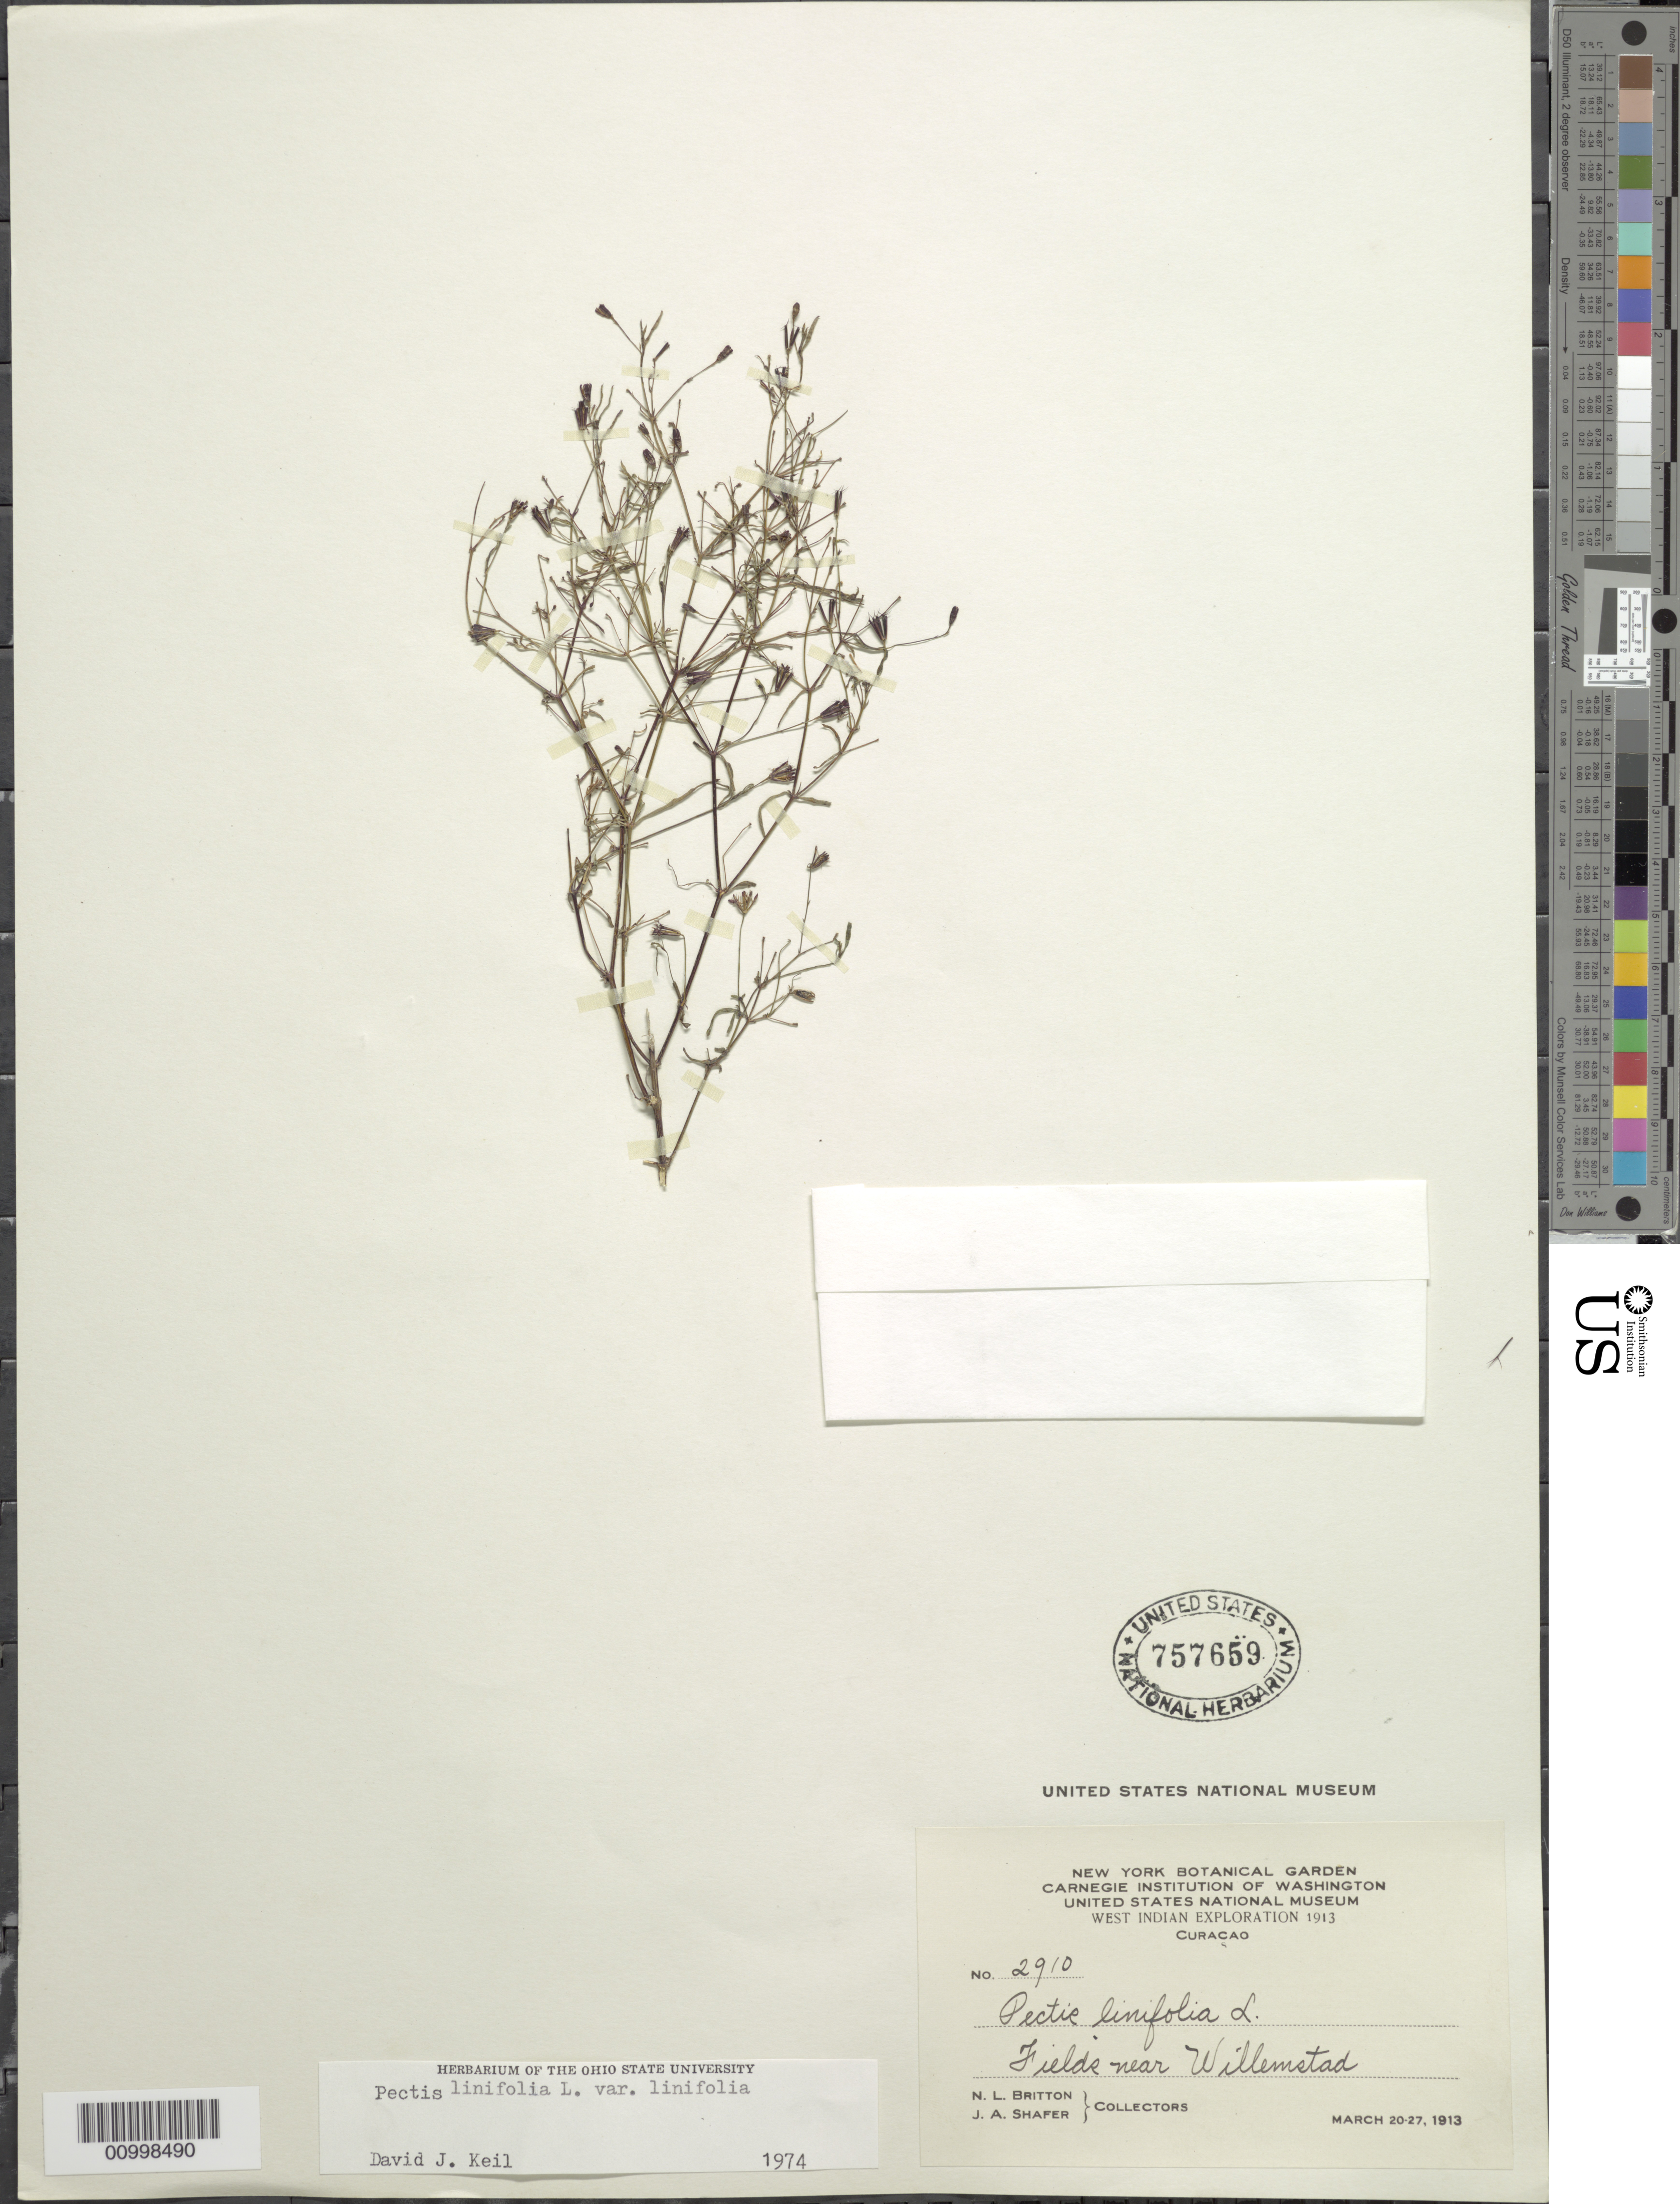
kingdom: Plantae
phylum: Tracheophyta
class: Magnoliopsida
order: Asterales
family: Asteraceae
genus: Pectis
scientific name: Pectis linifolia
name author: L.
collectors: N. Britton & J. A. Shafer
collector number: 2910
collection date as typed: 20 Mar 1913 to 27 Mar 1913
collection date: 1913-03-20/1913-03-27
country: Curaçao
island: Curaçao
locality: Fields near Willemstad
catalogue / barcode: US 757659